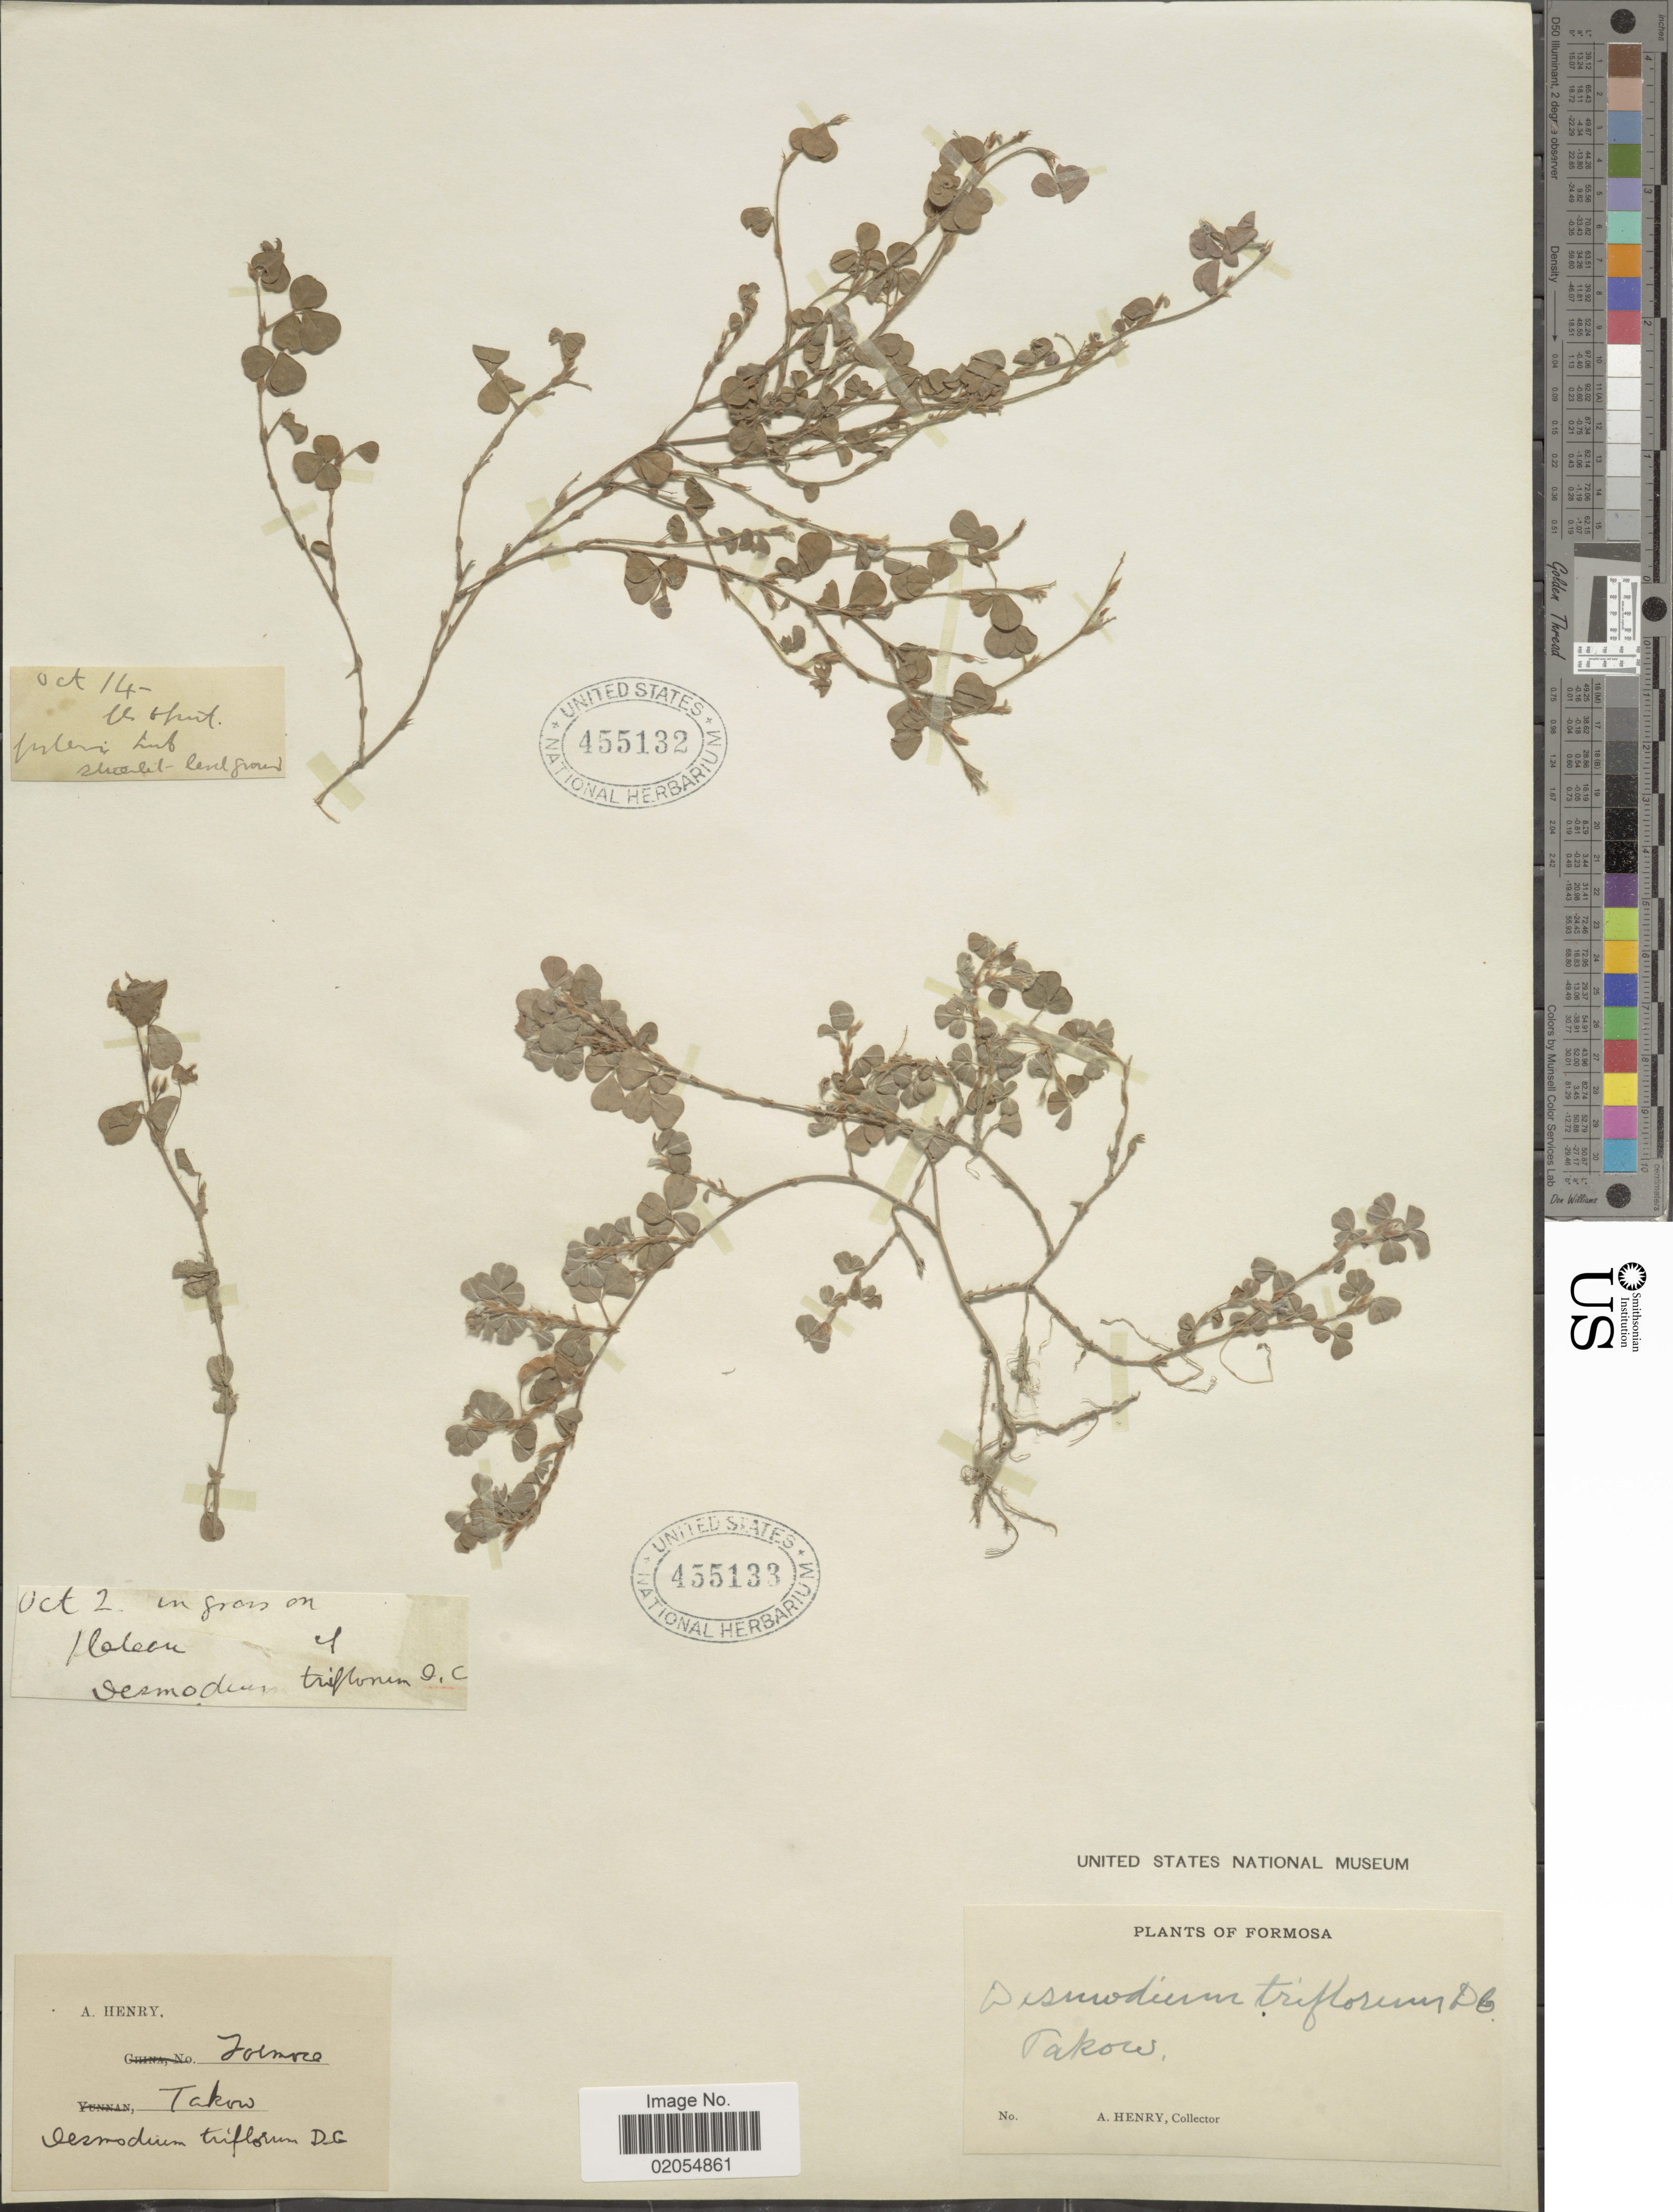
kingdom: Plantae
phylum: Tracheophyta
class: Magnoliopsida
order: Fabales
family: Fabaceae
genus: Grona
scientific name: Grona triflora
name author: (L.) H. Ohashi & K. Ohashi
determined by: Strong, Mark T., (BOT), Smithsonian Institution - National Museum of Natural History (UNITED STATES)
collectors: A. Henry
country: Taiwan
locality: Formosa, Takow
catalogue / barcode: US 455133